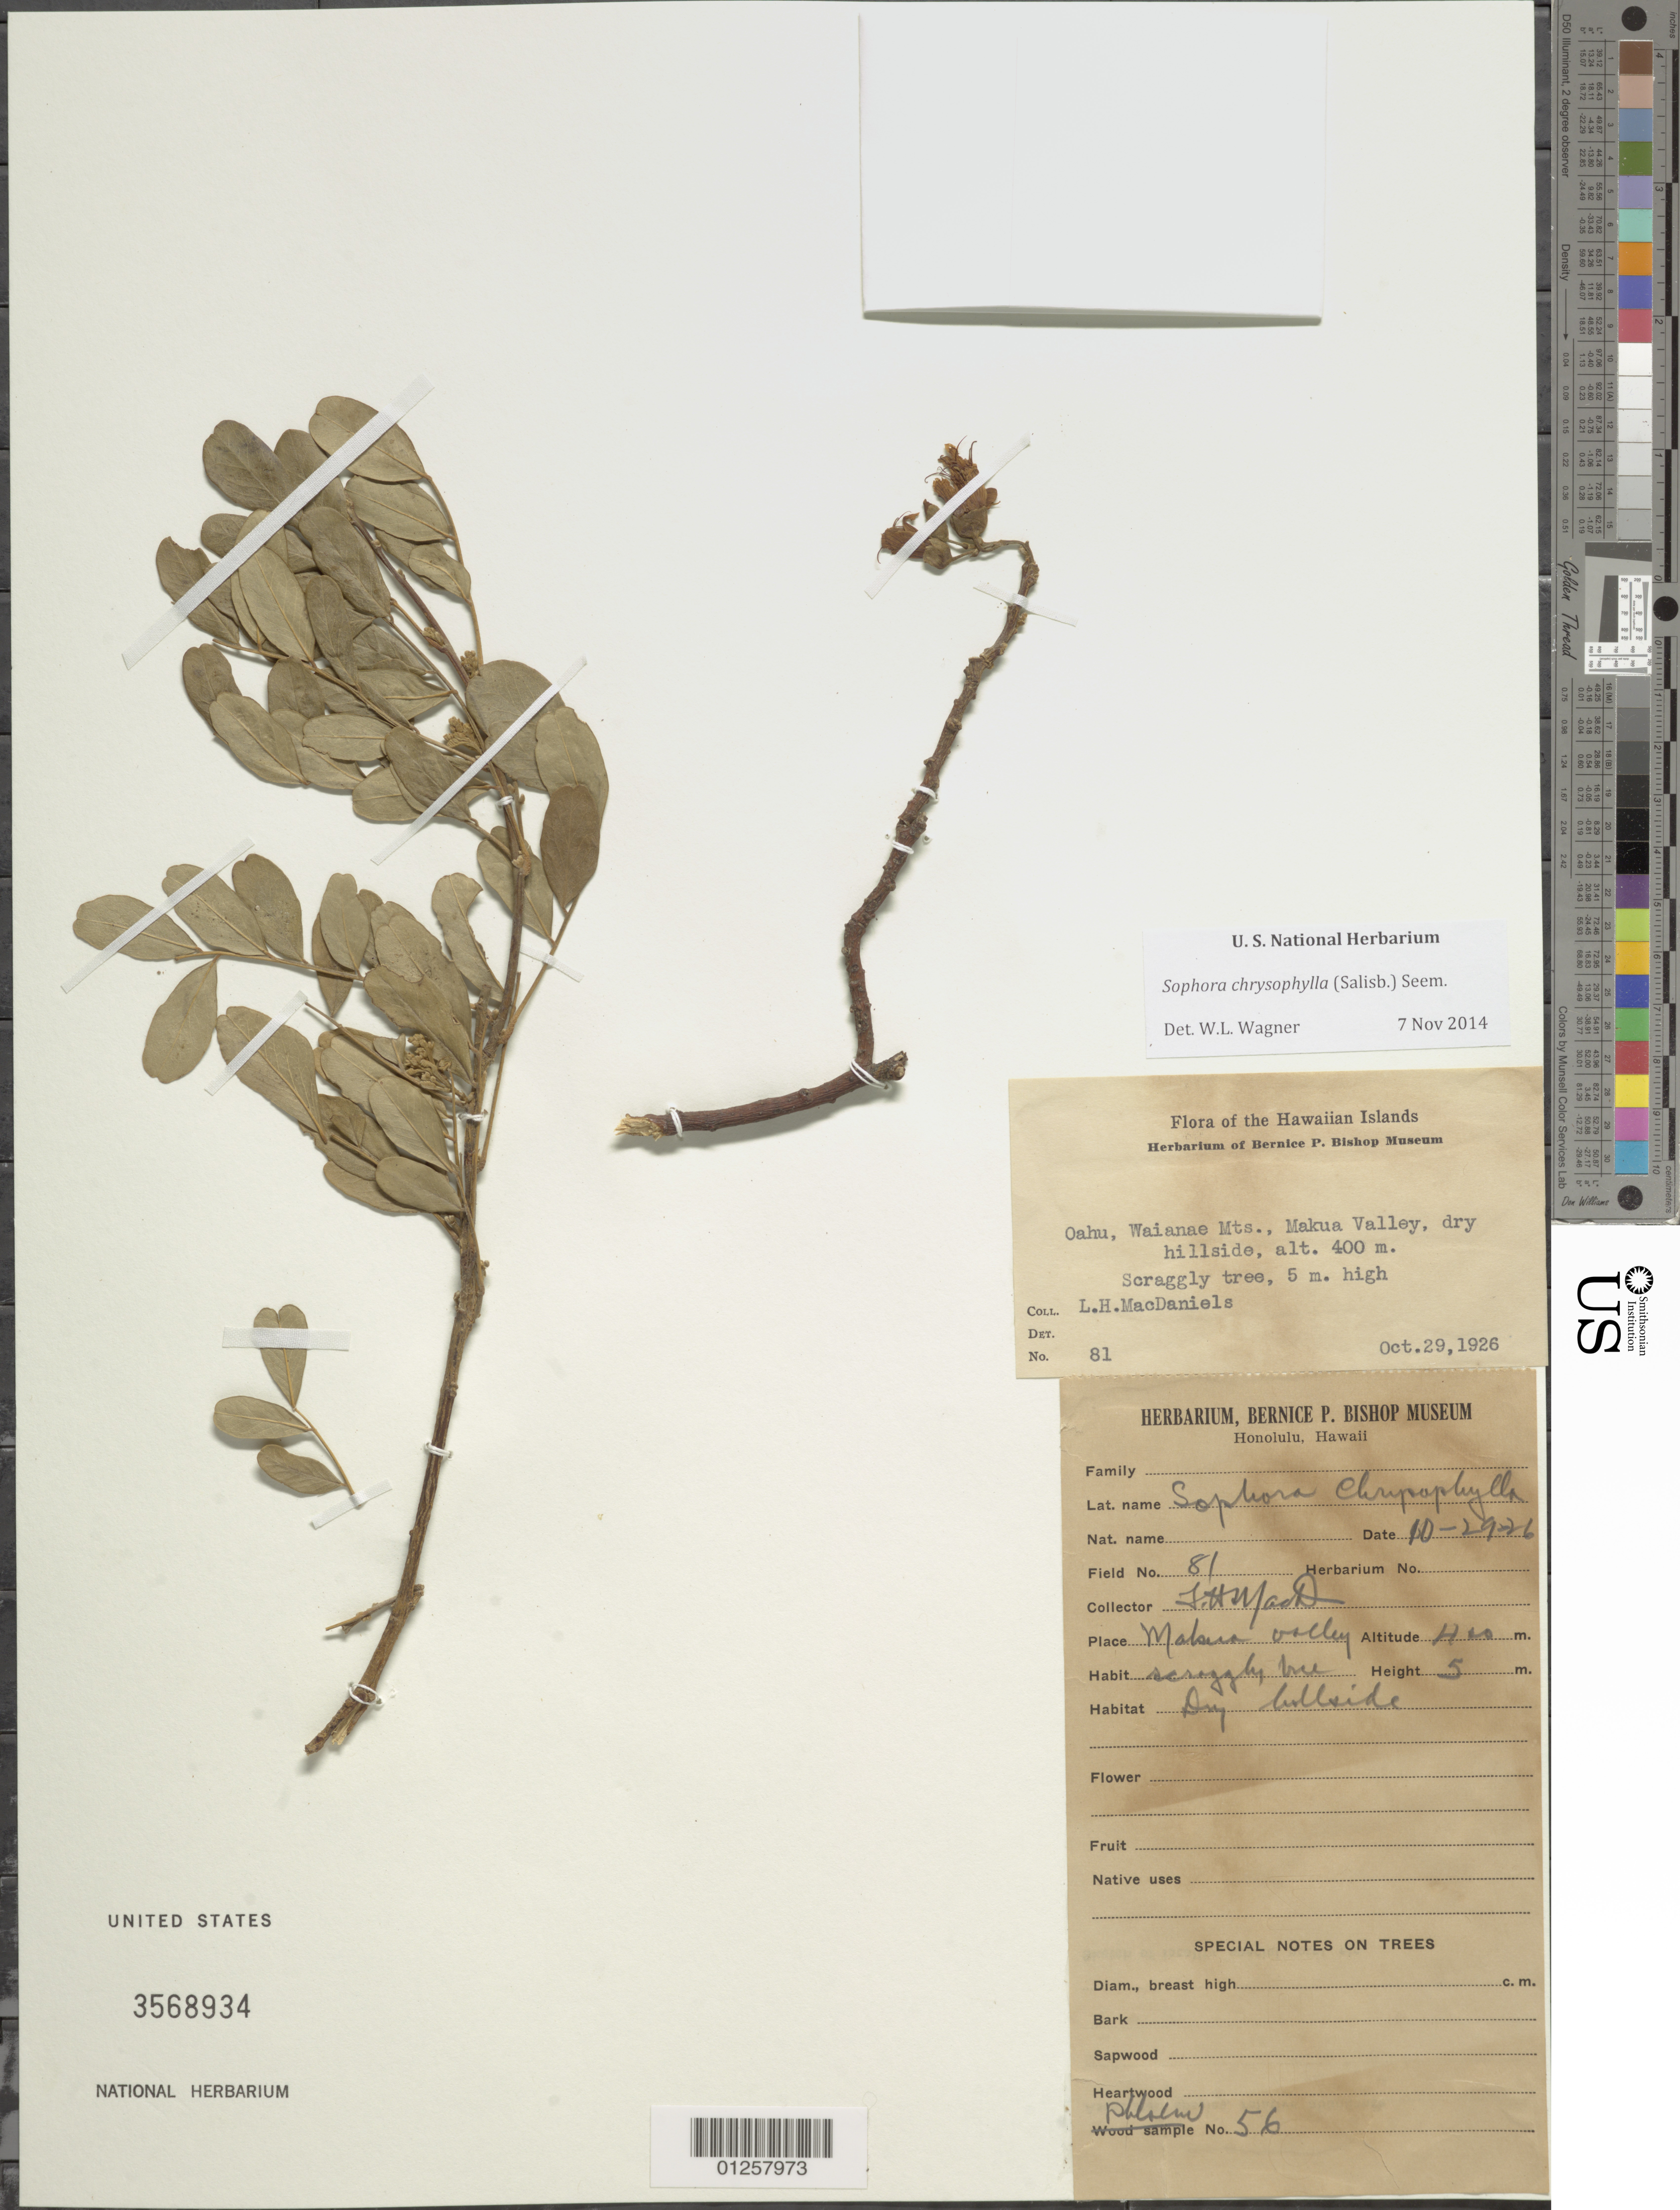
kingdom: Plantae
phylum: Tracheophyta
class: Magnoliopsida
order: Fabales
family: Fabaceae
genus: Sophora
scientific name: Sophora chrysophylla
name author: (Salisb.) Seem.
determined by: Wagner, W. L., (BOT), Smithsonian Institution - National Museum of Natural History (UNITED STATES)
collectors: L. MacDaniels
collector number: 81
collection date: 1926-10-29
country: United States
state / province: Hawaii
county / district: Honolulu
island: Oahu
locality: Waianae Mts., Makua Valley.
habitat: Dry hillside.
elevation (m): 400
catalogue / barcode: US 3568934